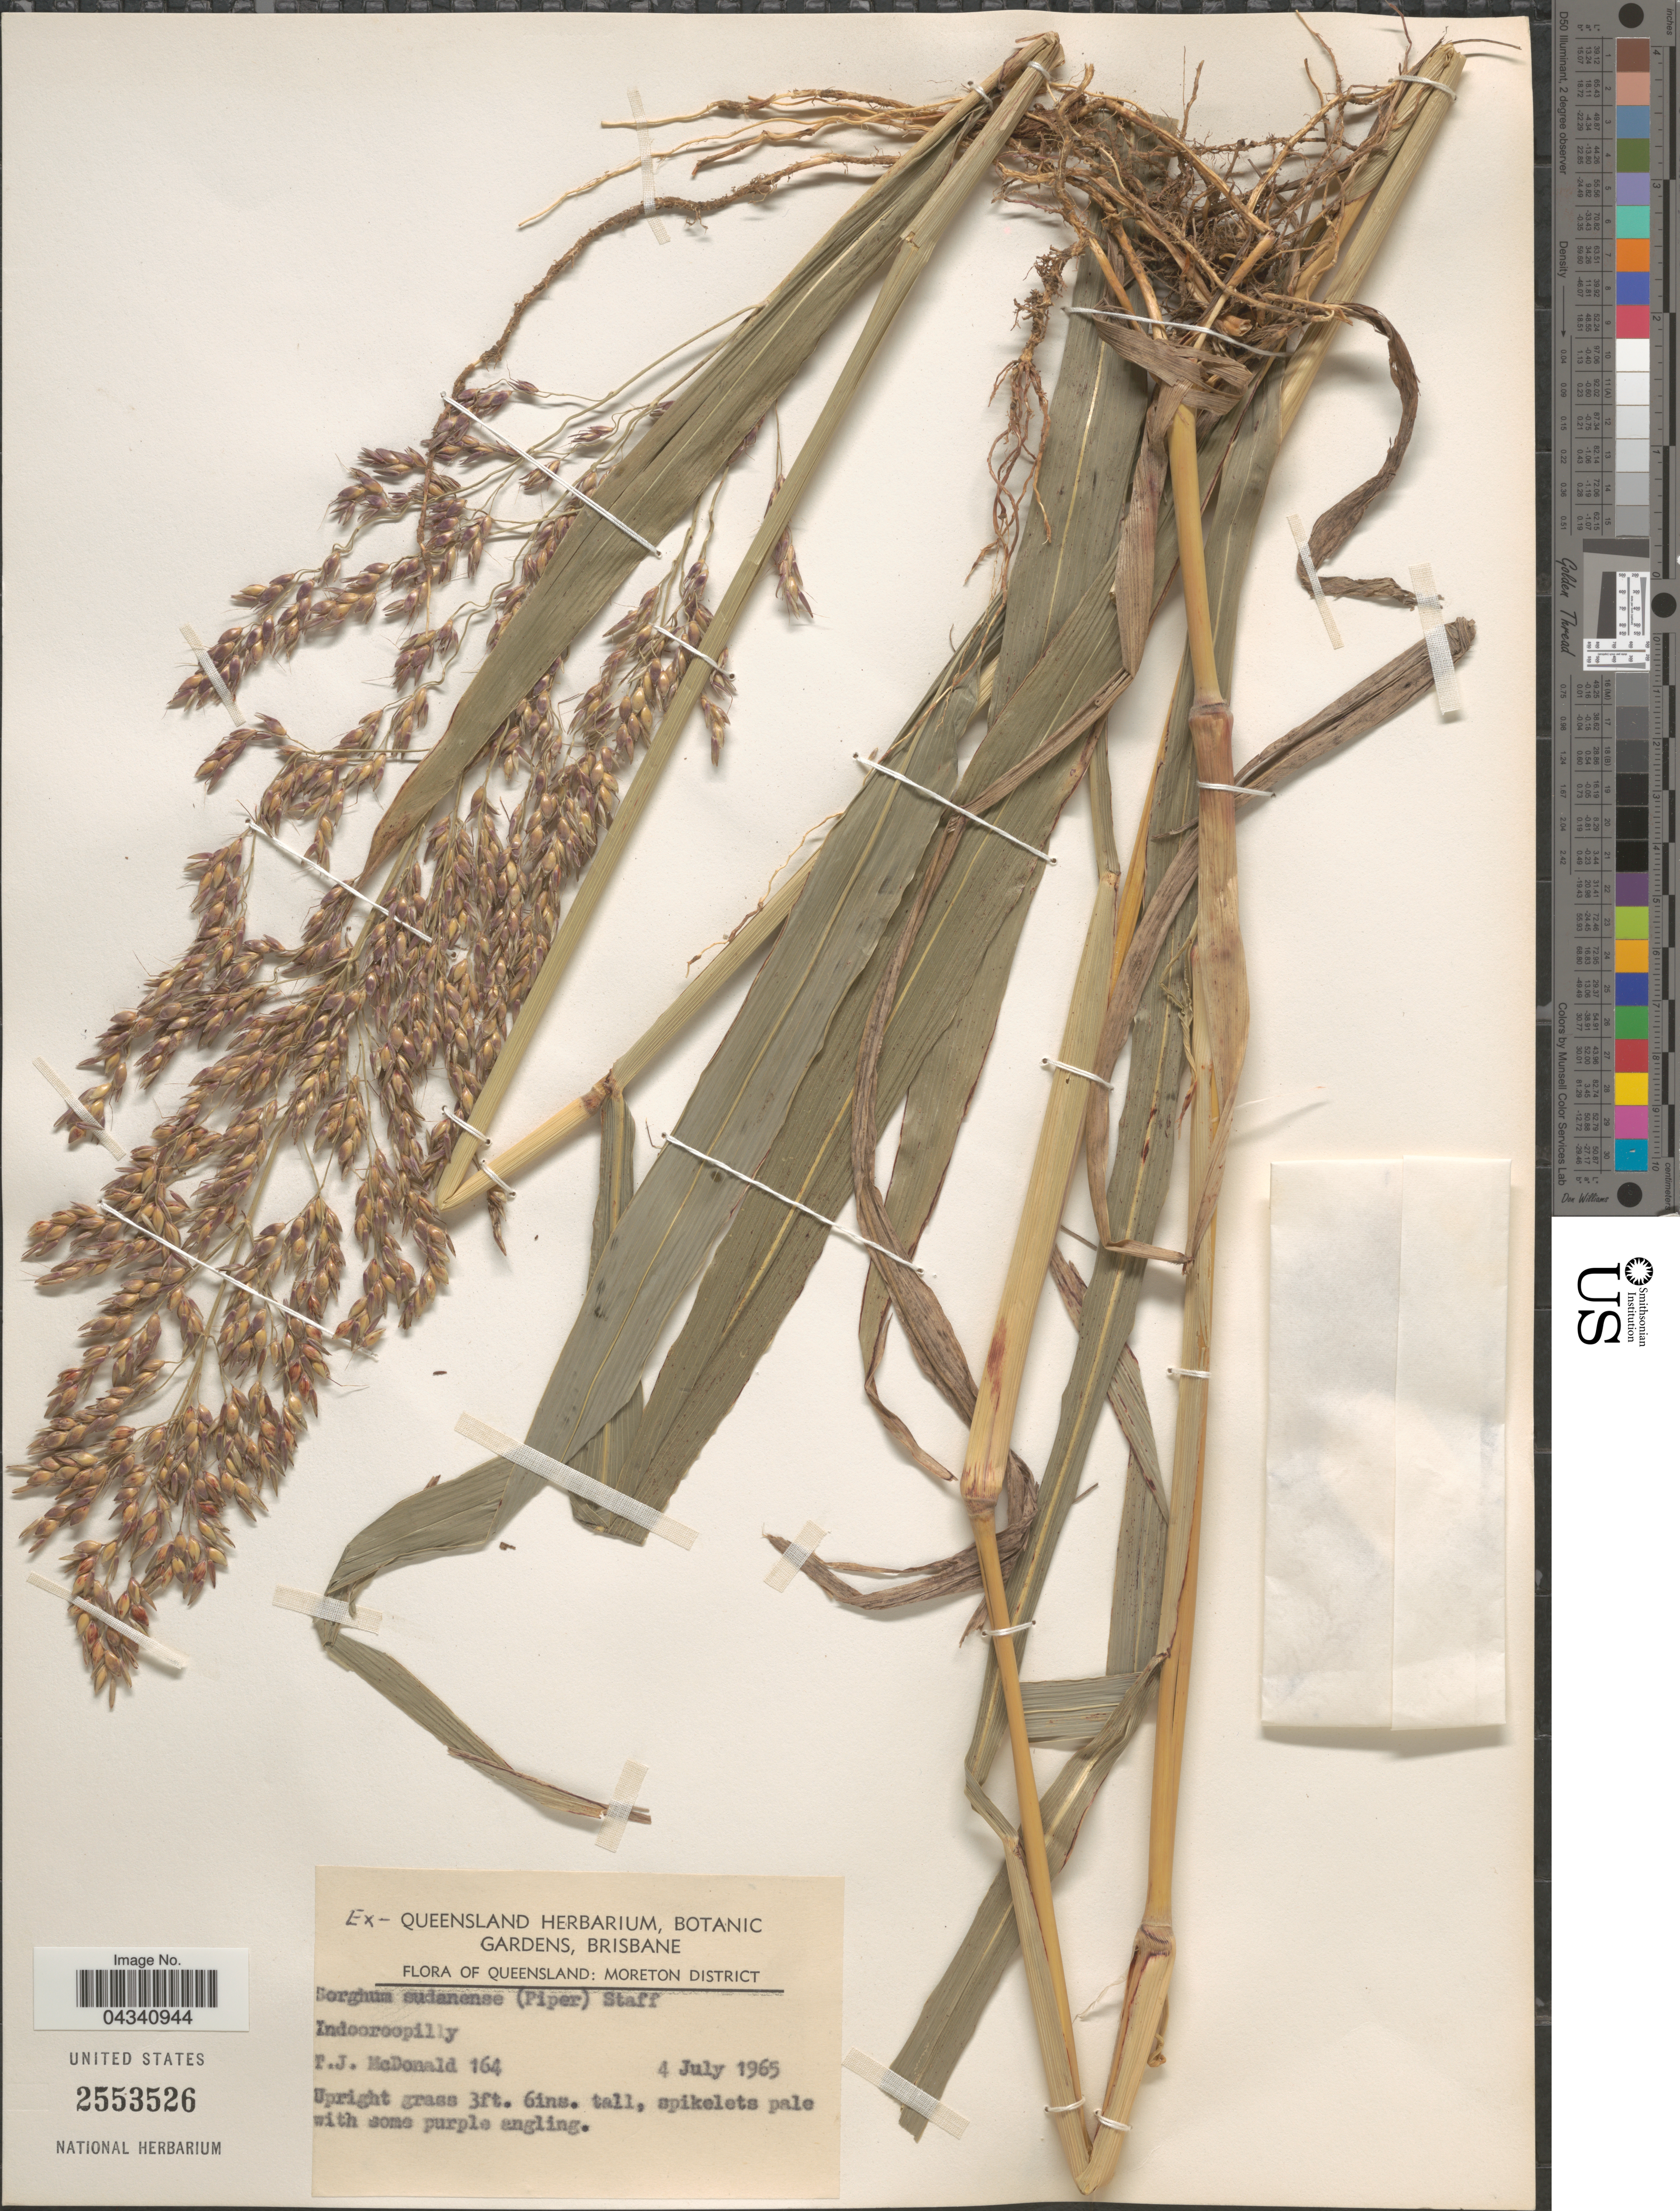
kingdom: Plantae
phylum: Tracheophyta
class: Liliopsida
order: Poales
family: Poaceae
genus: Sorghum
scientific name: Sorghum x drummondii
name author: (Nees ex Steud.) Millsp. & Chase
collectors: T. McDonald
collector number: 164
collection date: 1965-07-04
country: Australia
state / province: Queensland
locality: Moreton District. Indooroopilly.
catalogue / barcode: US 2553526